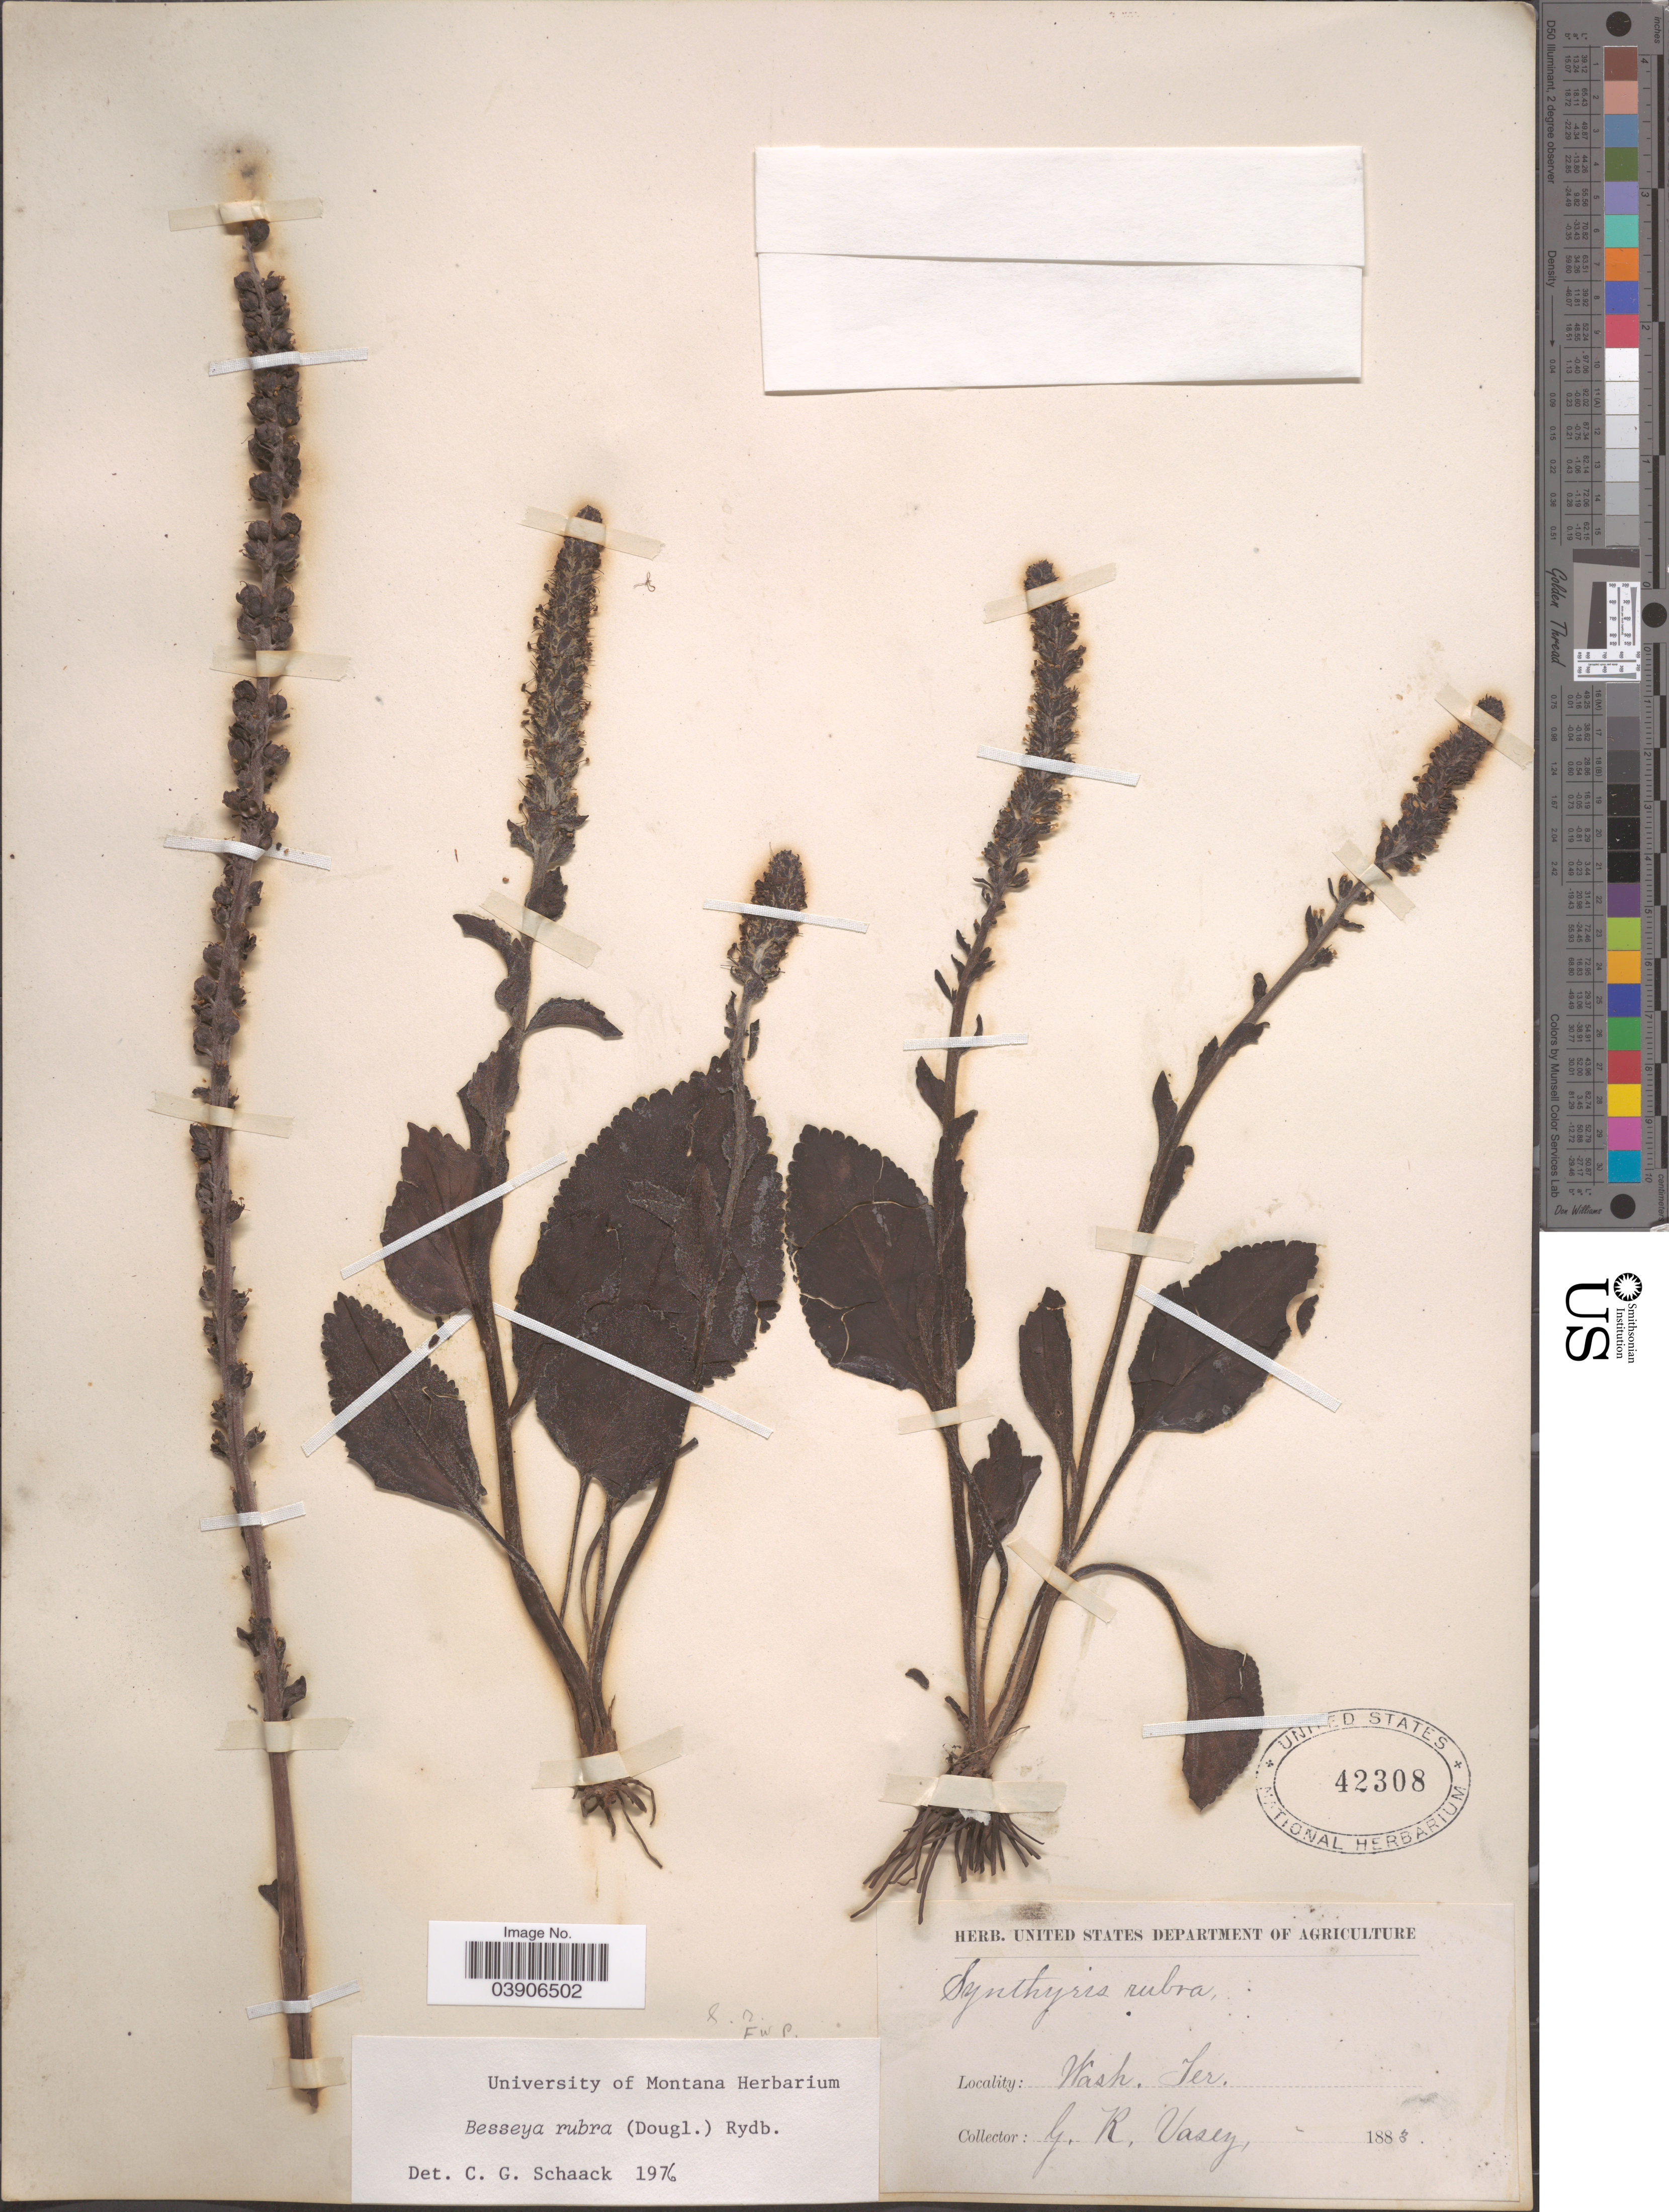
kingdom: Plantae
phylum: Tracheophyta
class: Magnoliopsida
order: Lamiales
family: Plantaginaceae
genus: Synthyris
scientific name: Synthyris rubra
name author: (Douglas ex Hook.) Benth.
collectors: G. R. Vasey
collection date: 1883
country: United States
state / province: Washington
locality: Wash. Ter.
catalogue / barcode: US 42308